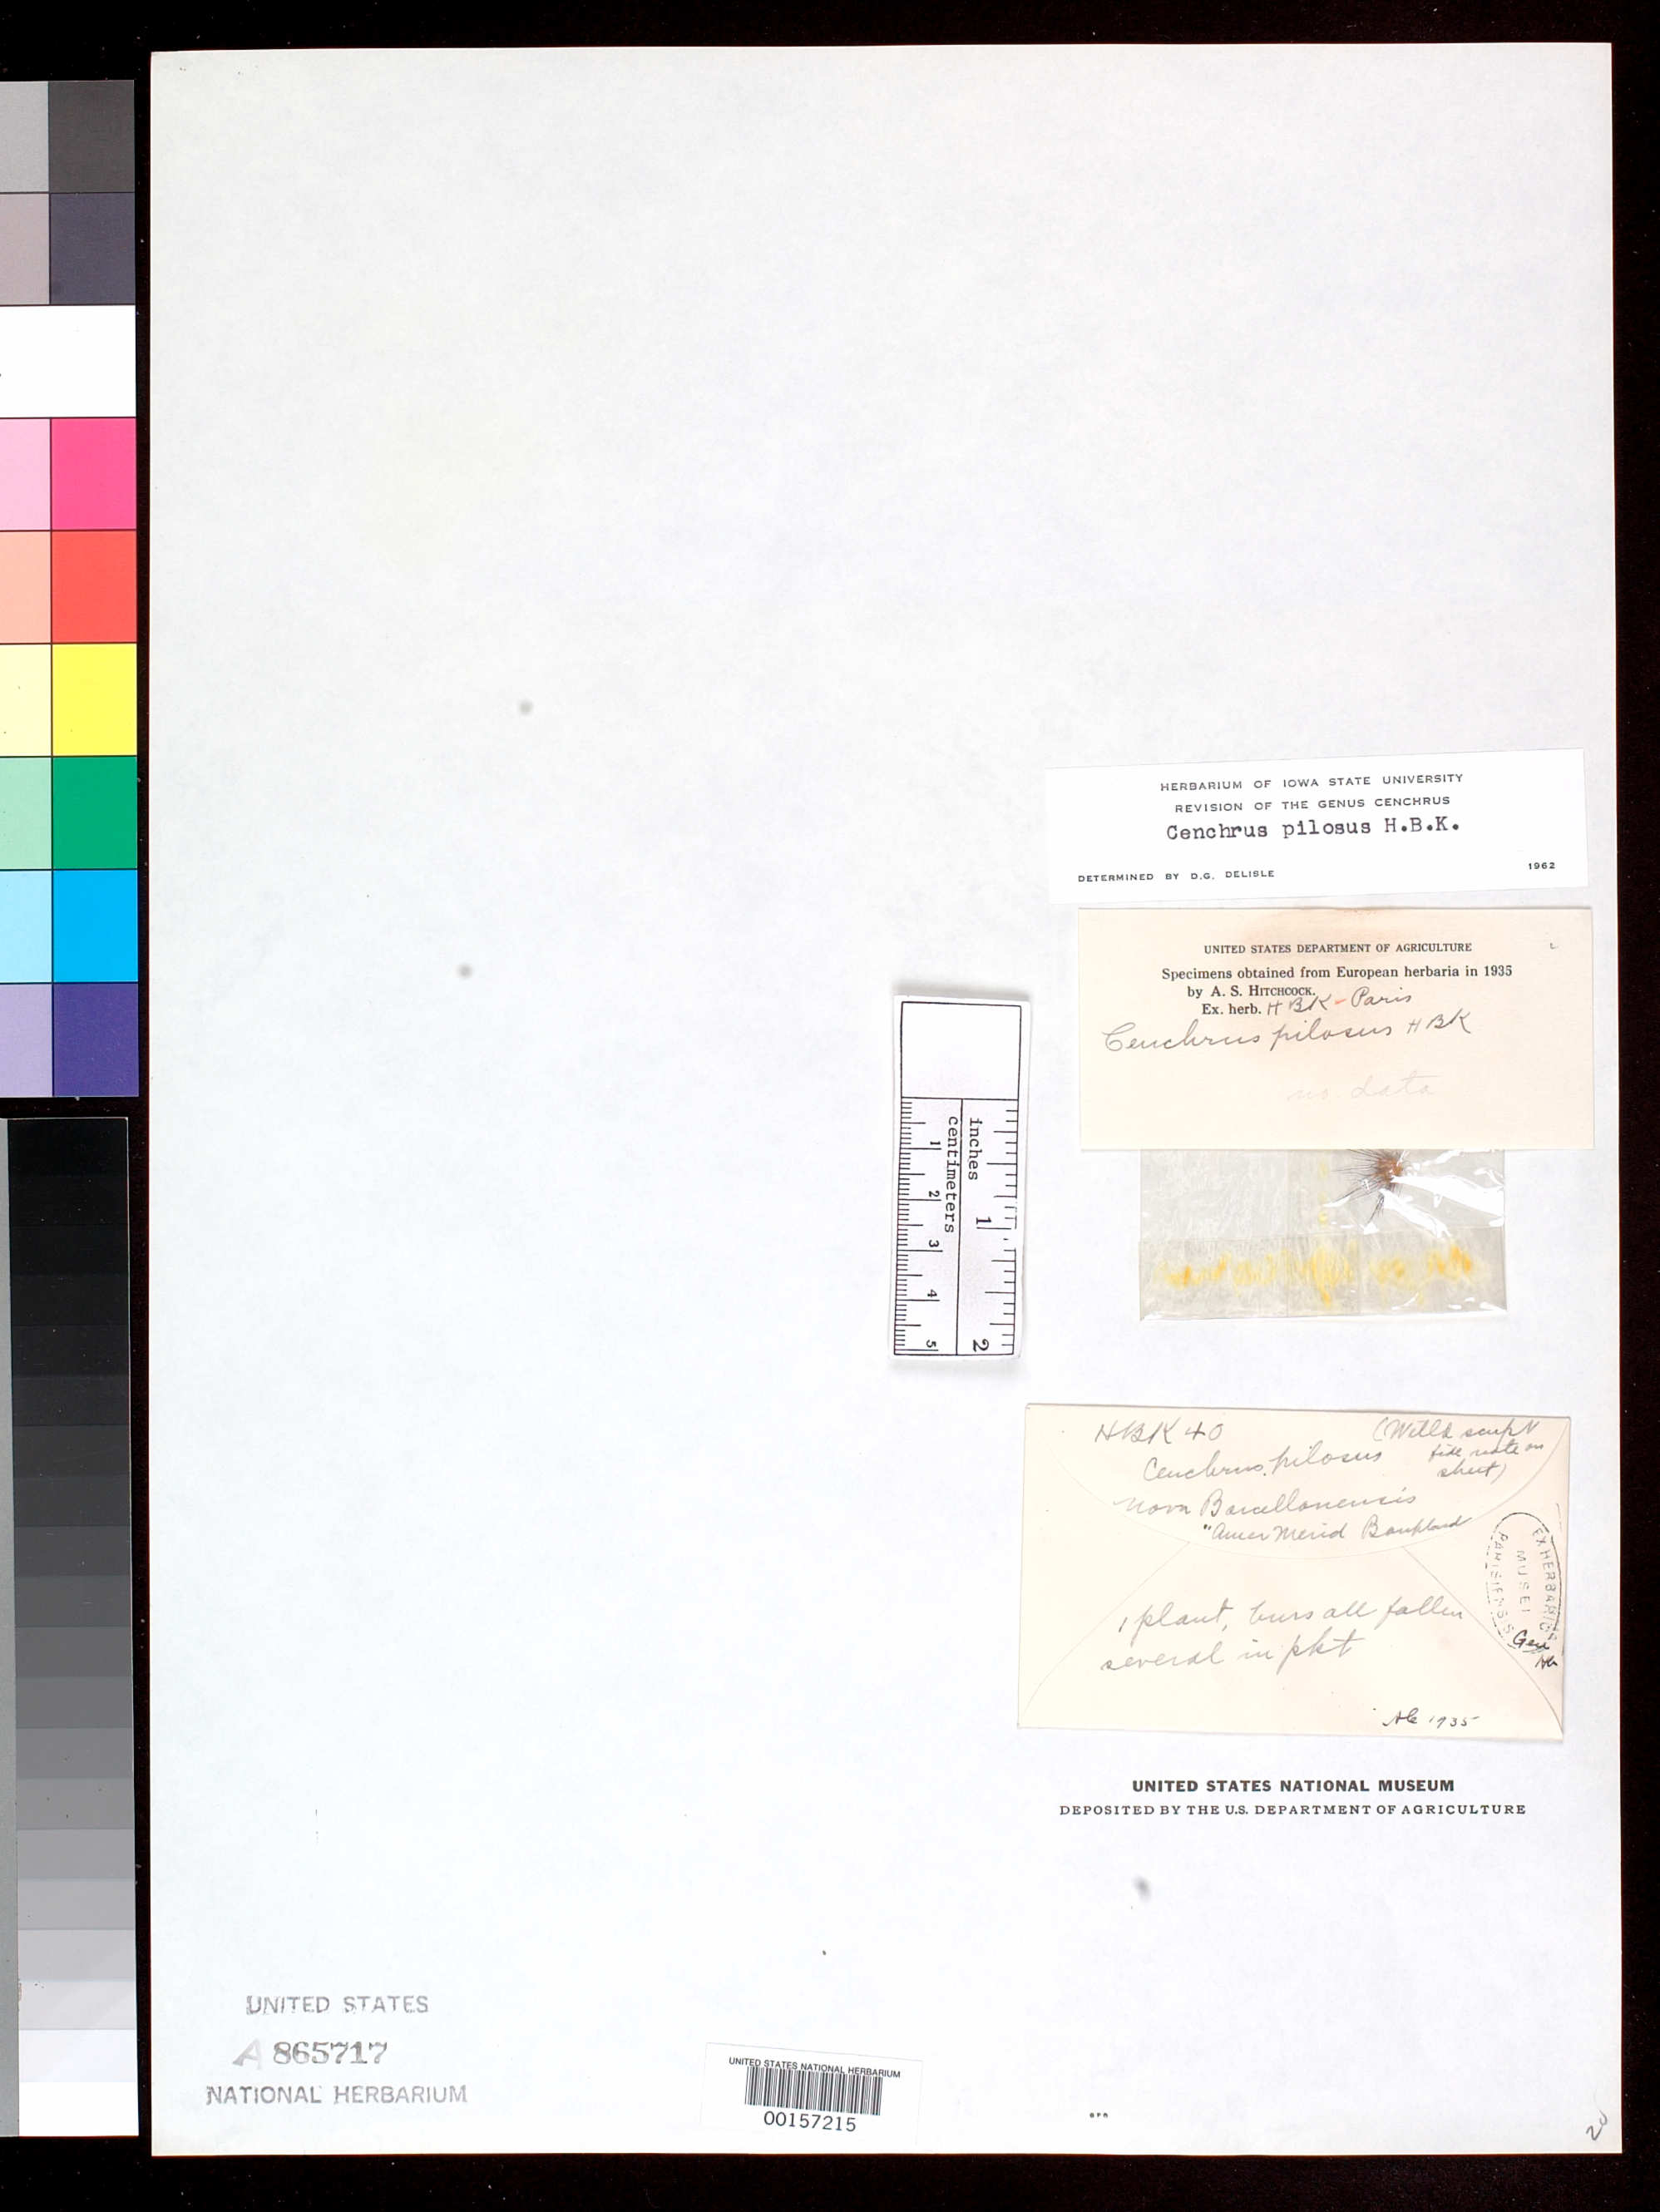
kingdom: Plantae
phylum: Tracheophyta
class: Liliopsida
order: Poales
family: Poaceae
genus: Cenchrus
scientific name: Cenchrus pilosus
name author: Kunth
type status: Type Fragment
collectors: F. W. Humboldt & A. J. A. Bonpland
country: Venezuela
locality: Prov. Novo Barcello, villa del Pao.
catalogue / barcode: US 865717A